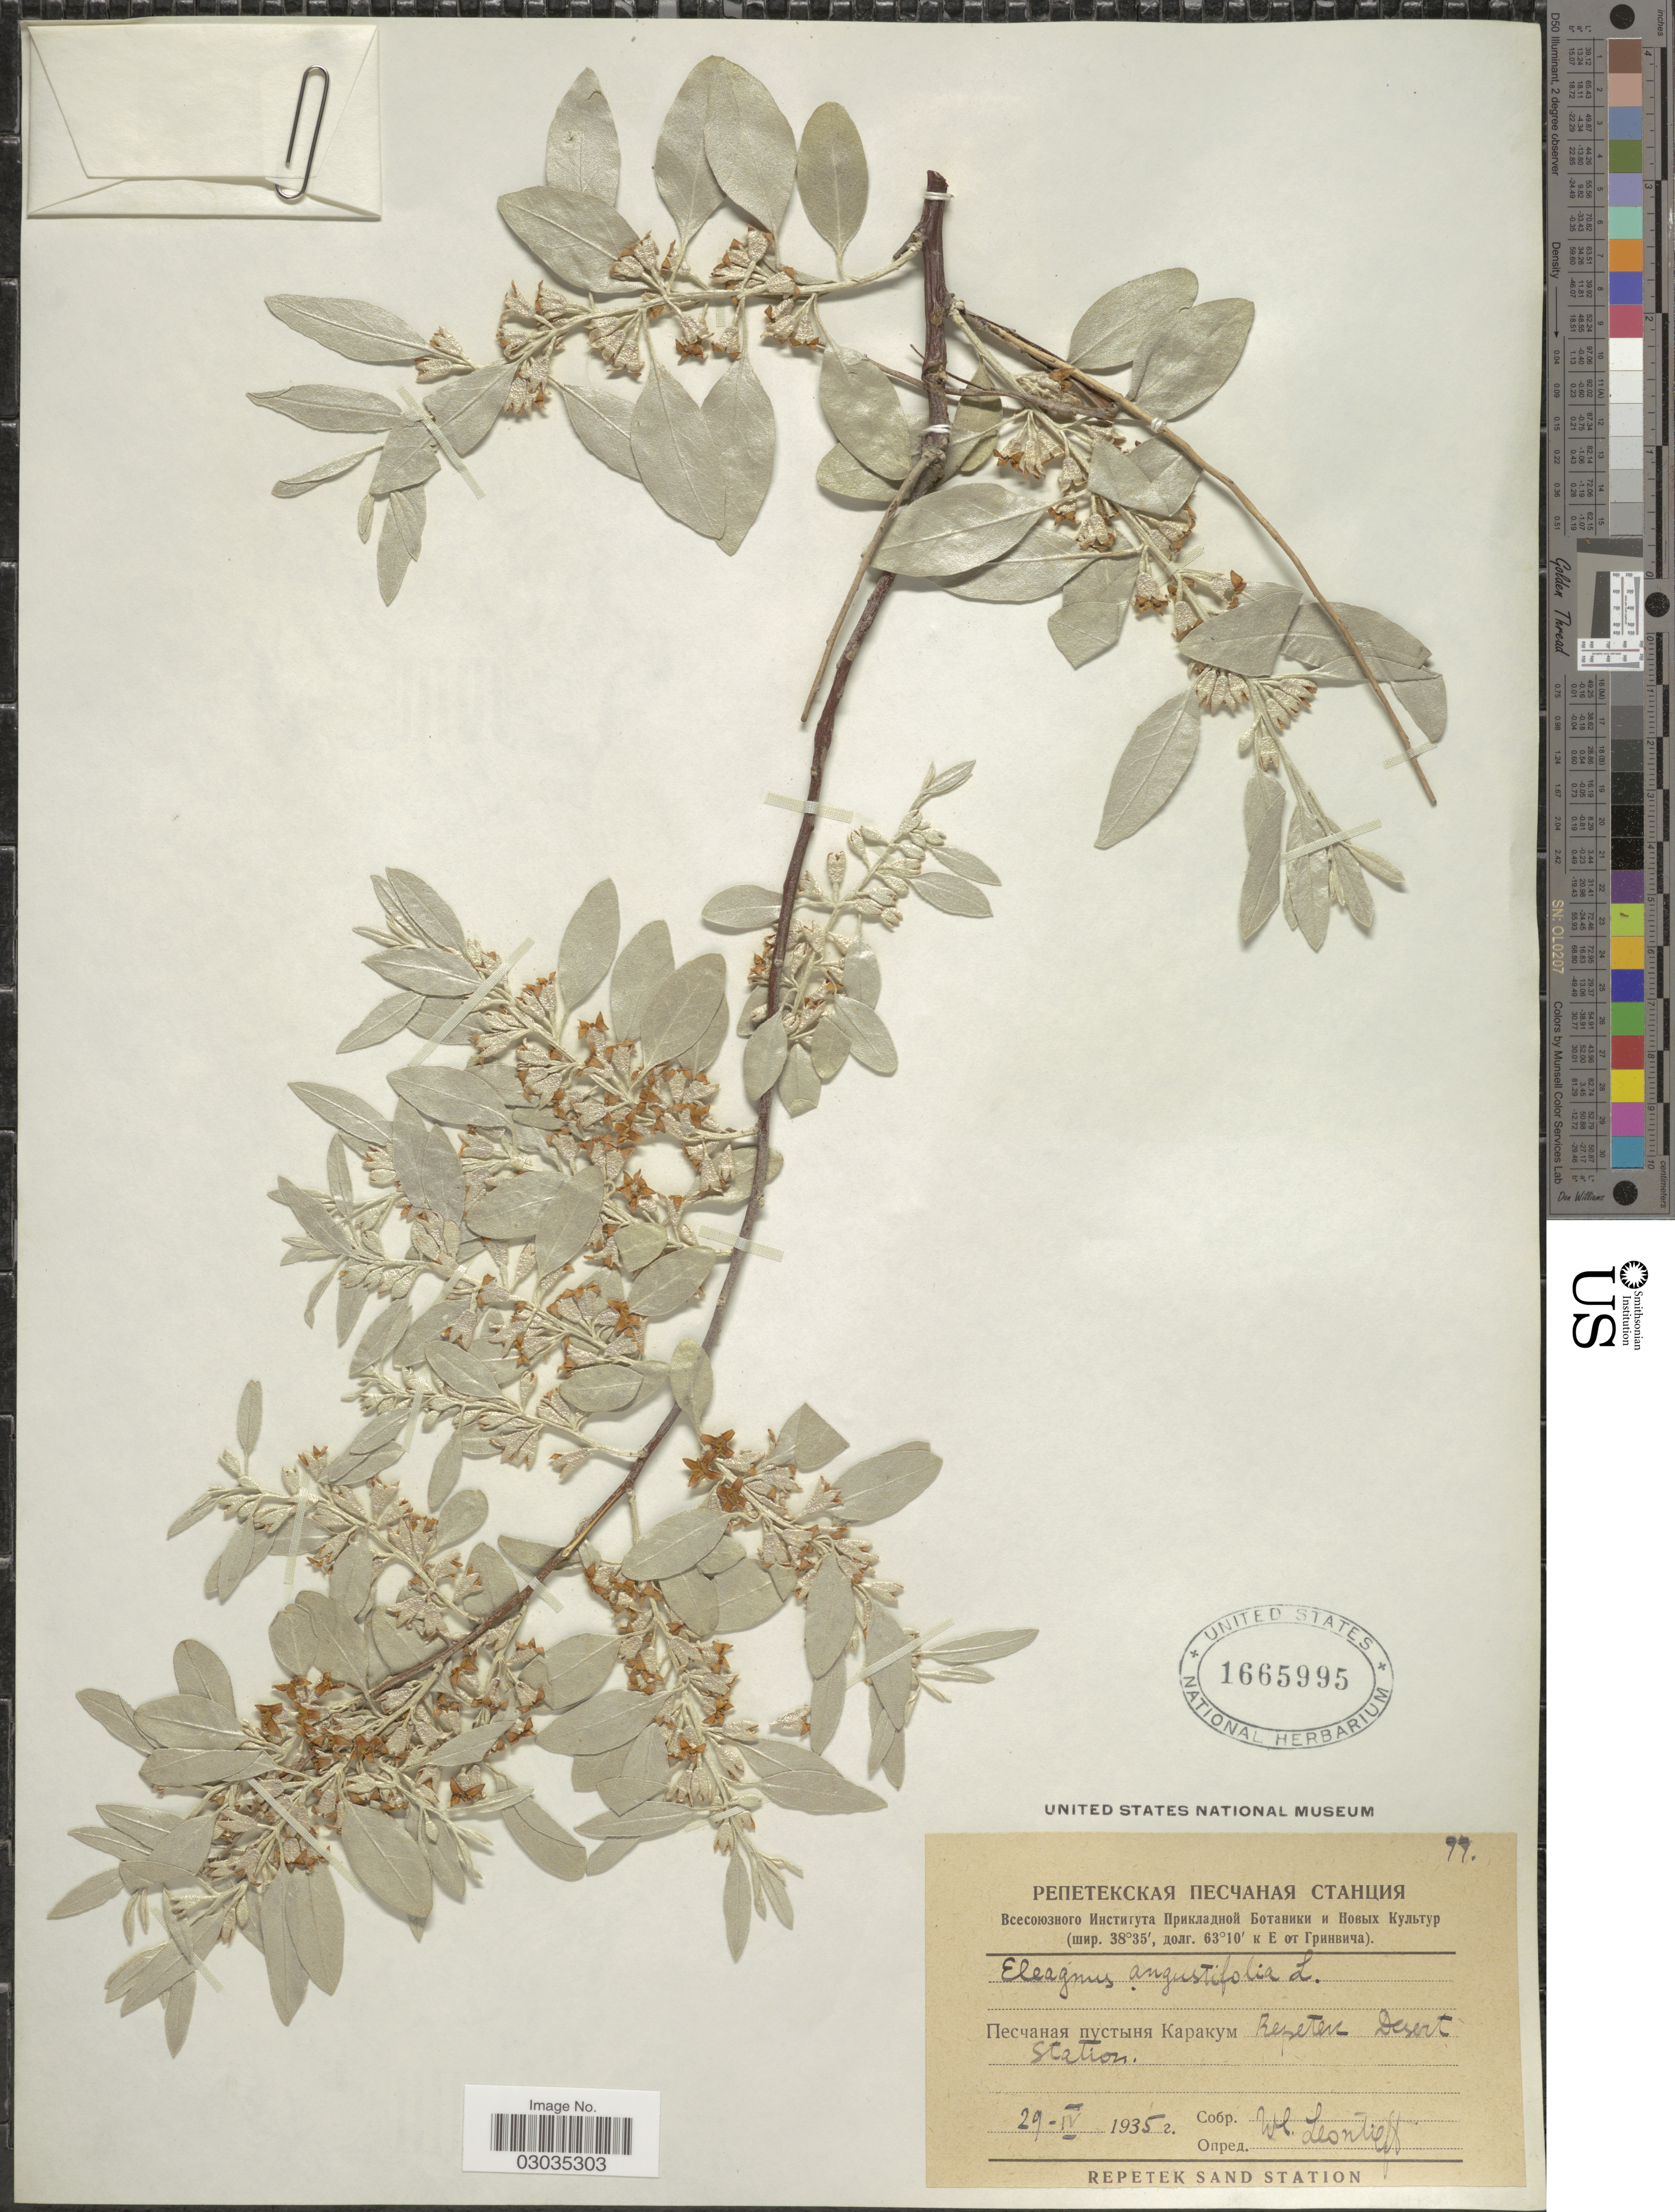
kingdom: Plantae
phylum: Tracheophyta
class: Magnoliopsida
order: Rosales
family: Elaeagnaceae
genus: Elaeagnus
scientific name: Elaeagnus angustifolia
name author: L.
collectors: W. Leontieff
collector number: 77*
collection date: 1935-04-29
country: Turkmenistan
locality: Repetek, Karakum Desert.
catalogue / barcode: US 1665995